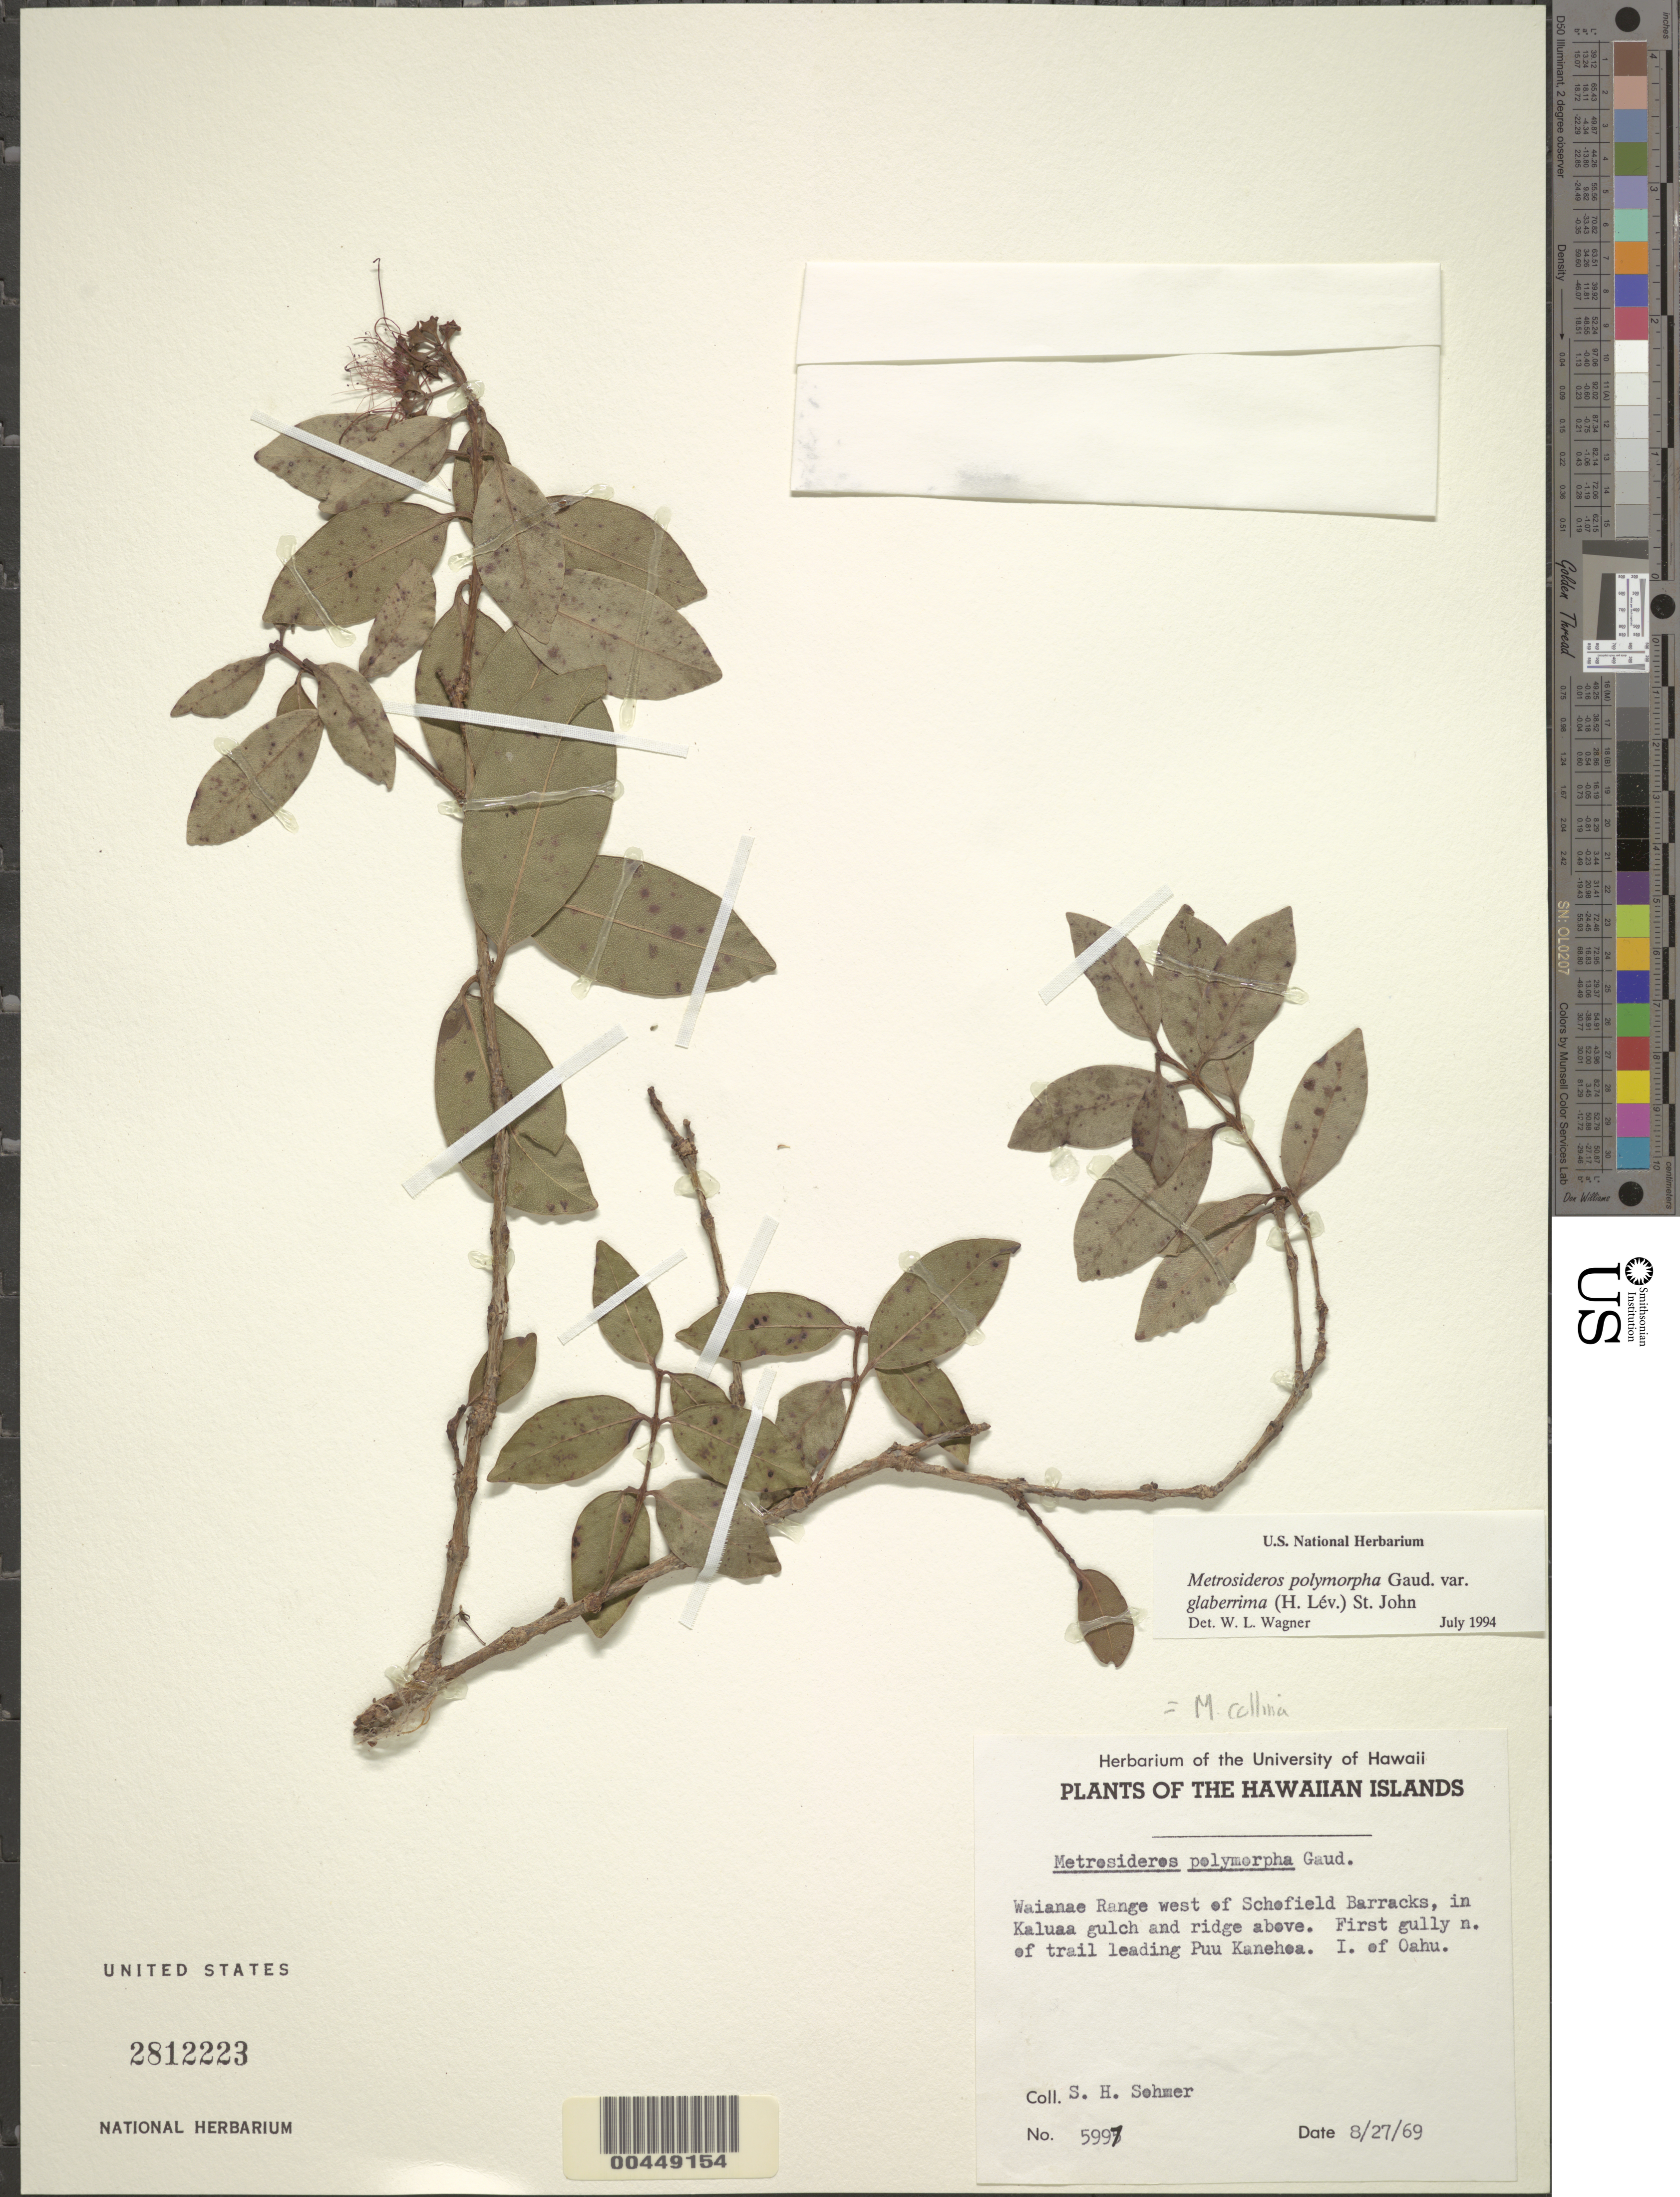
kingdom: Plantae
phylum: Tracheophyta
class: Magnoliopsida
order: Myrtales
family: Myrtaceae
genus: Metrosideros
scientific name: Metrosideros polymorpha var. glaberrima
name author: (H. Lév.) H. St. John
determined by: Wagner, W. L., (BOT), Smithsonian Institution - National Museum of Natural History (UNITED STATES)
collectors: S. H. Sohmer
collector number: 5997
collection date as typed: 27 Aug 1969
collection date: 1969-08-27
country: United States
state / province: Hawaii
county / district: Honolulu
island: Oahu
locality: Waianae Range W of Schofield Barracks, in Kaluaa gulch and ridge above, first gully N of trail leading to Puu Kanehoa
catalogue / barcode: US 2812223